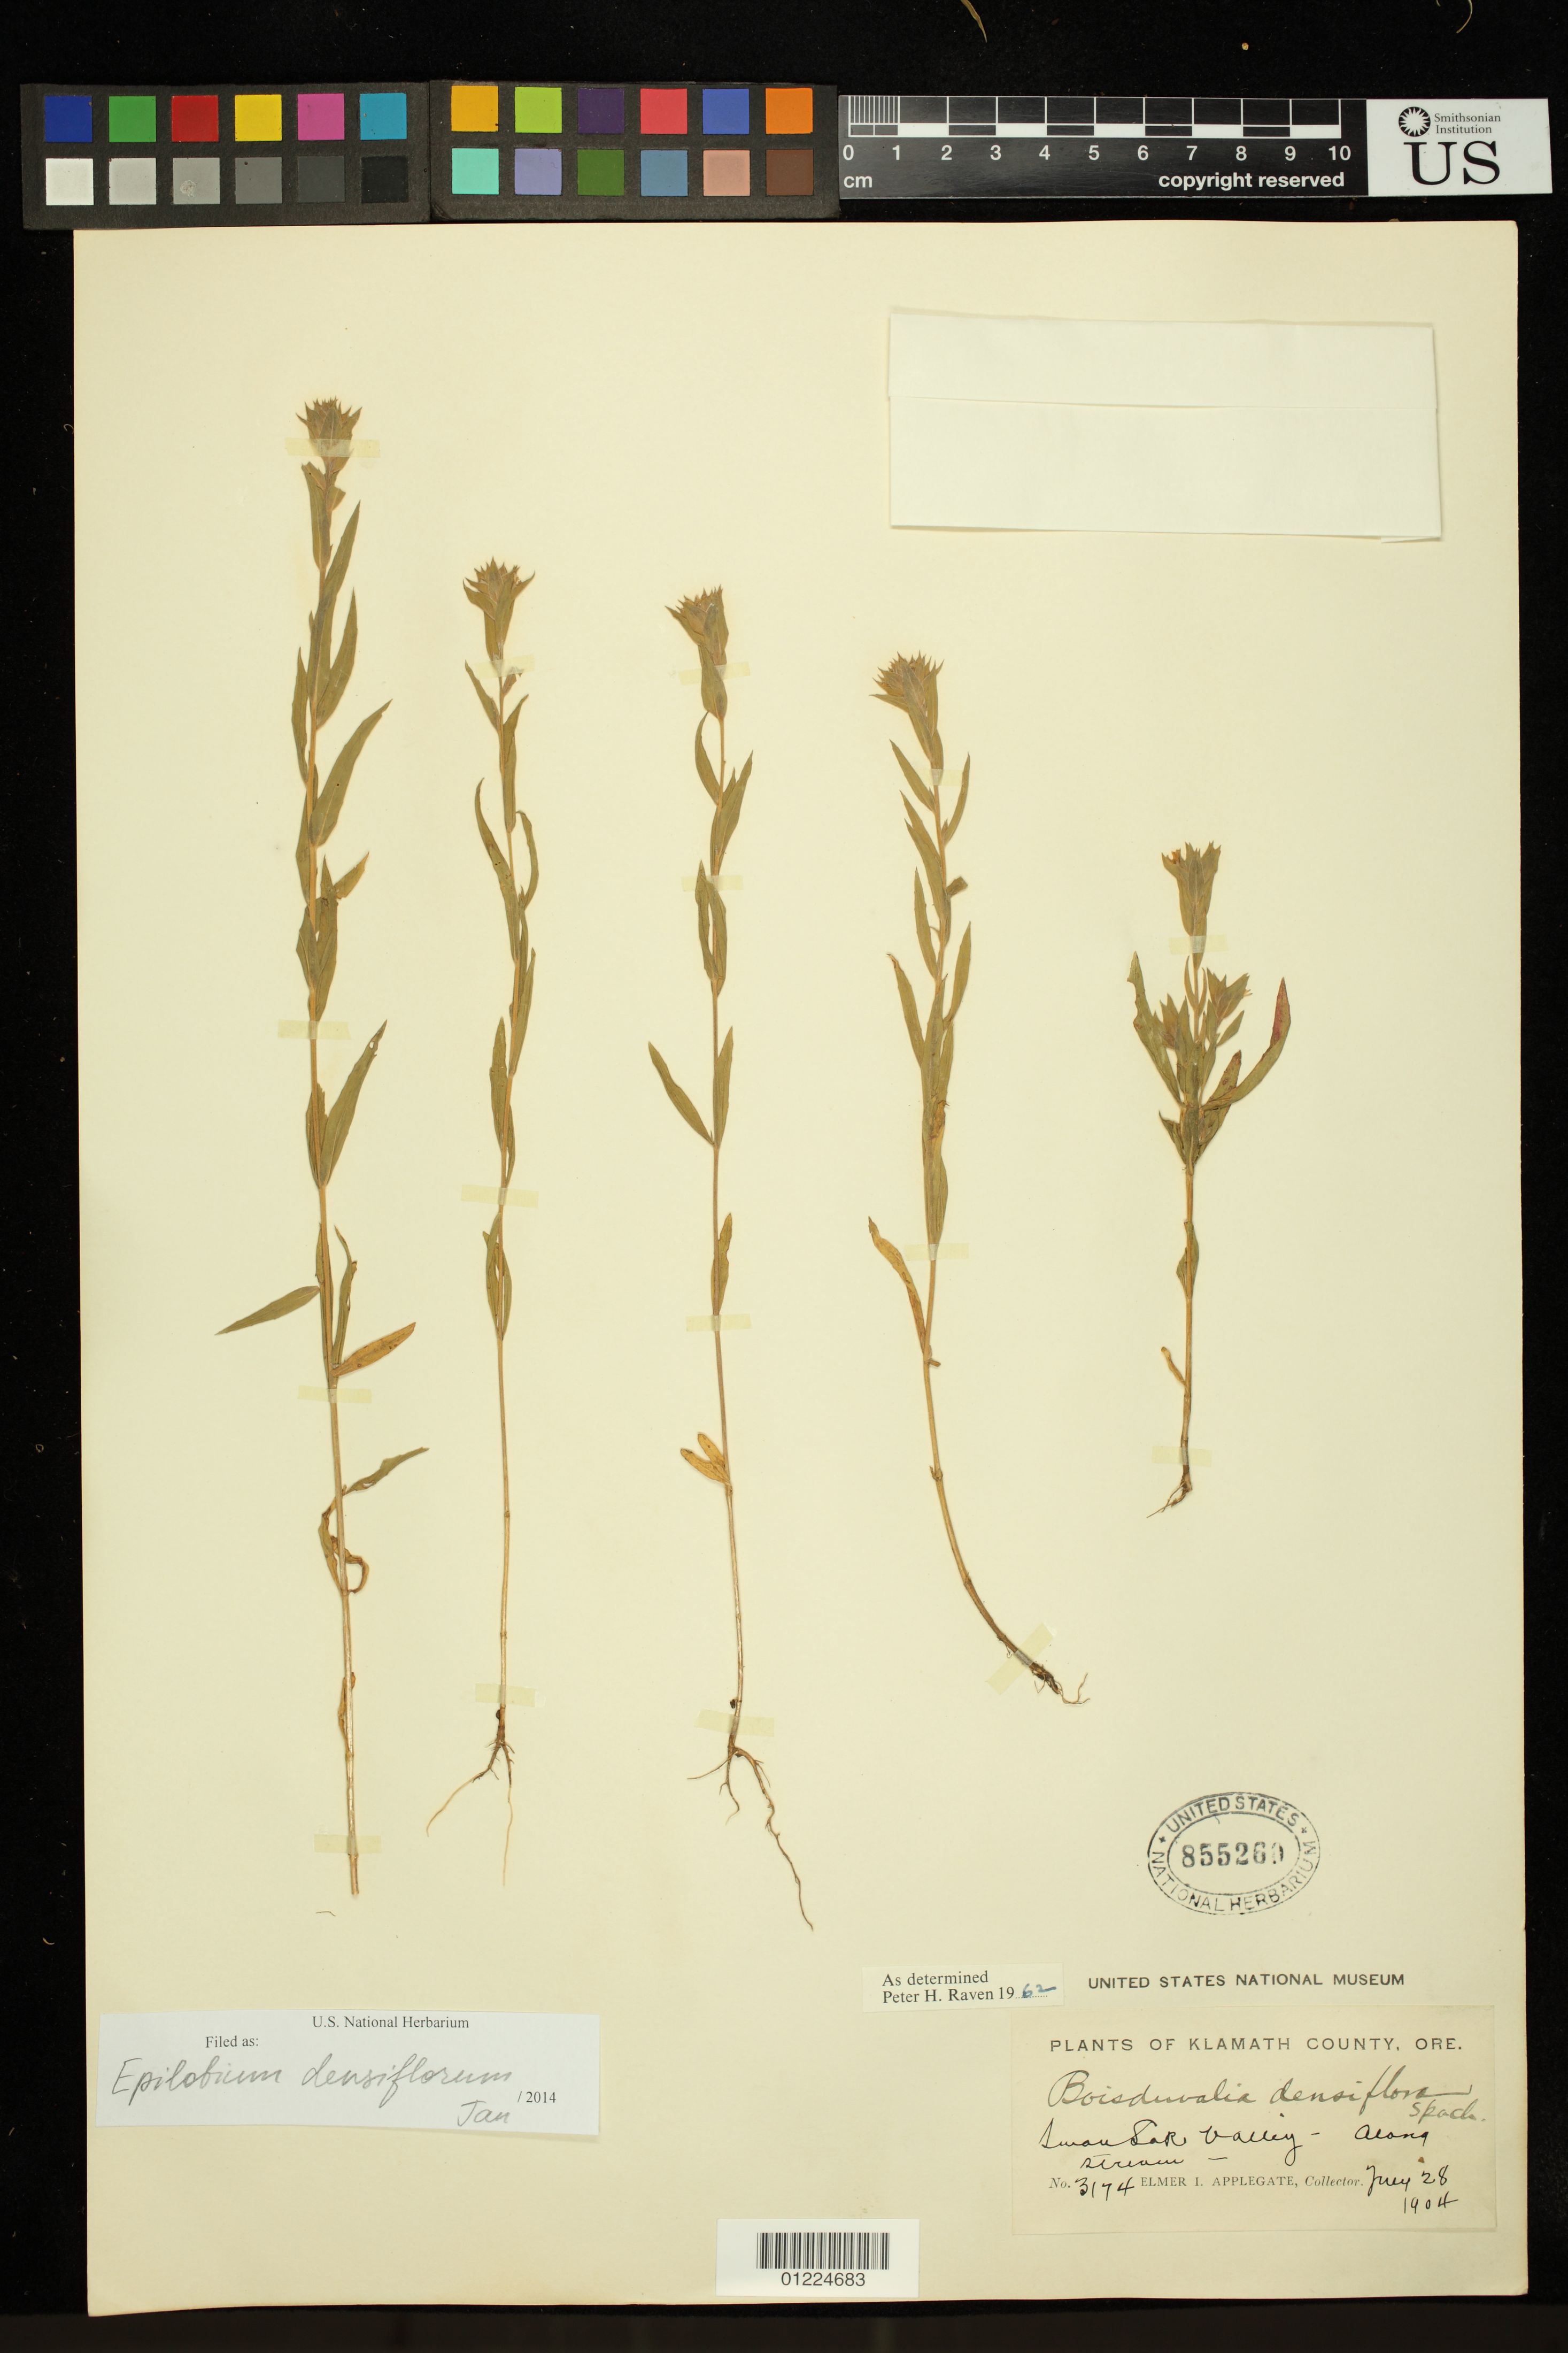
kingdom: Plantae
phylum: Tracheophyta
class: Magnoliopsida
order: Myrtales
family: Onagraceae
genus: Epilobium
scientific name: Epilobium densiflorum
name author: (Lindl.) Hoch & P.H. Raven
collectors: E. I. Applegate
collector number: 3174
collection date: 1904-07-28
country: United States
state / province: Oregon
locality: Swan Lake Valley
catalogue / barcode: US 855260